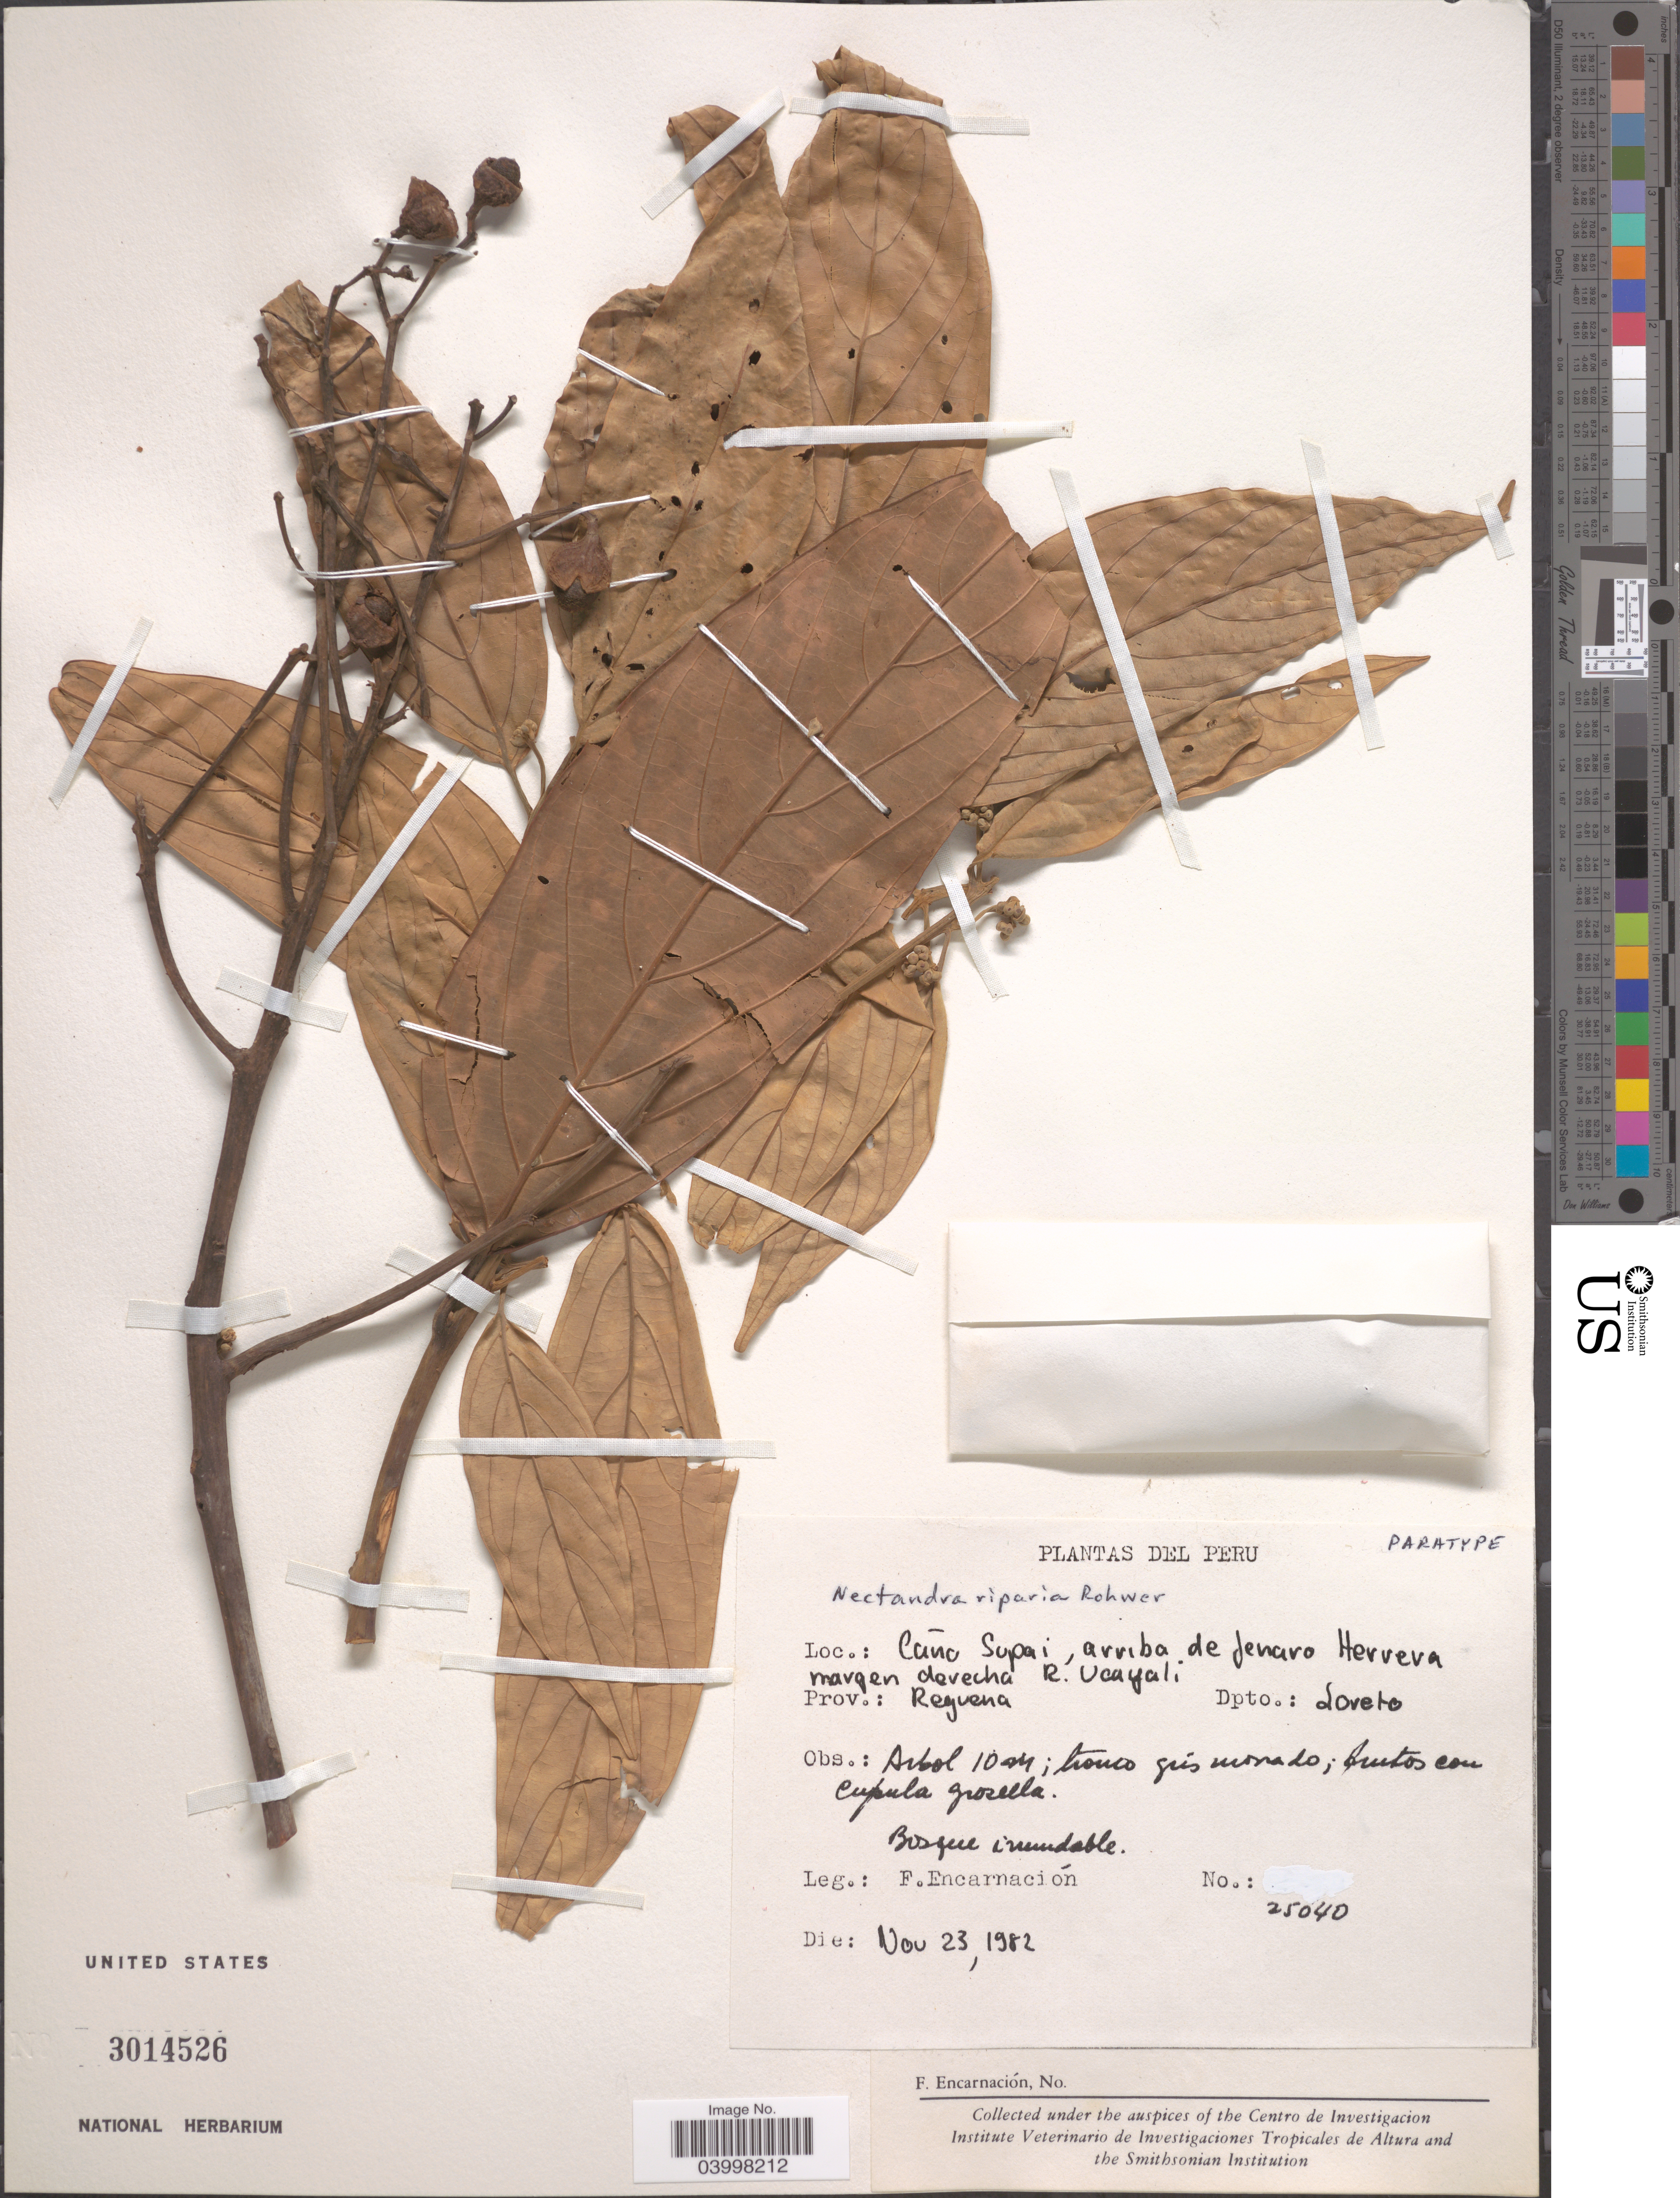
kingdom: Plantae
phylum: Tracheophyta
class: Magnoliopsida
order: Laurales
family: Lauraceae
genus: Nectandra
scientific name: Nectandra riparia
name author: Rohwer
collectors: F. Encarnación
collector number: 25040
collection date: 1982-11-23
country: Peru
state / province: Loreto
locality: Caño Supai, arriba de Jenaro Herrera margen derecha R. Ucayali. Prov.: Reguena. Dpto.: Loreto.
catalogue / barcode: US 3014526